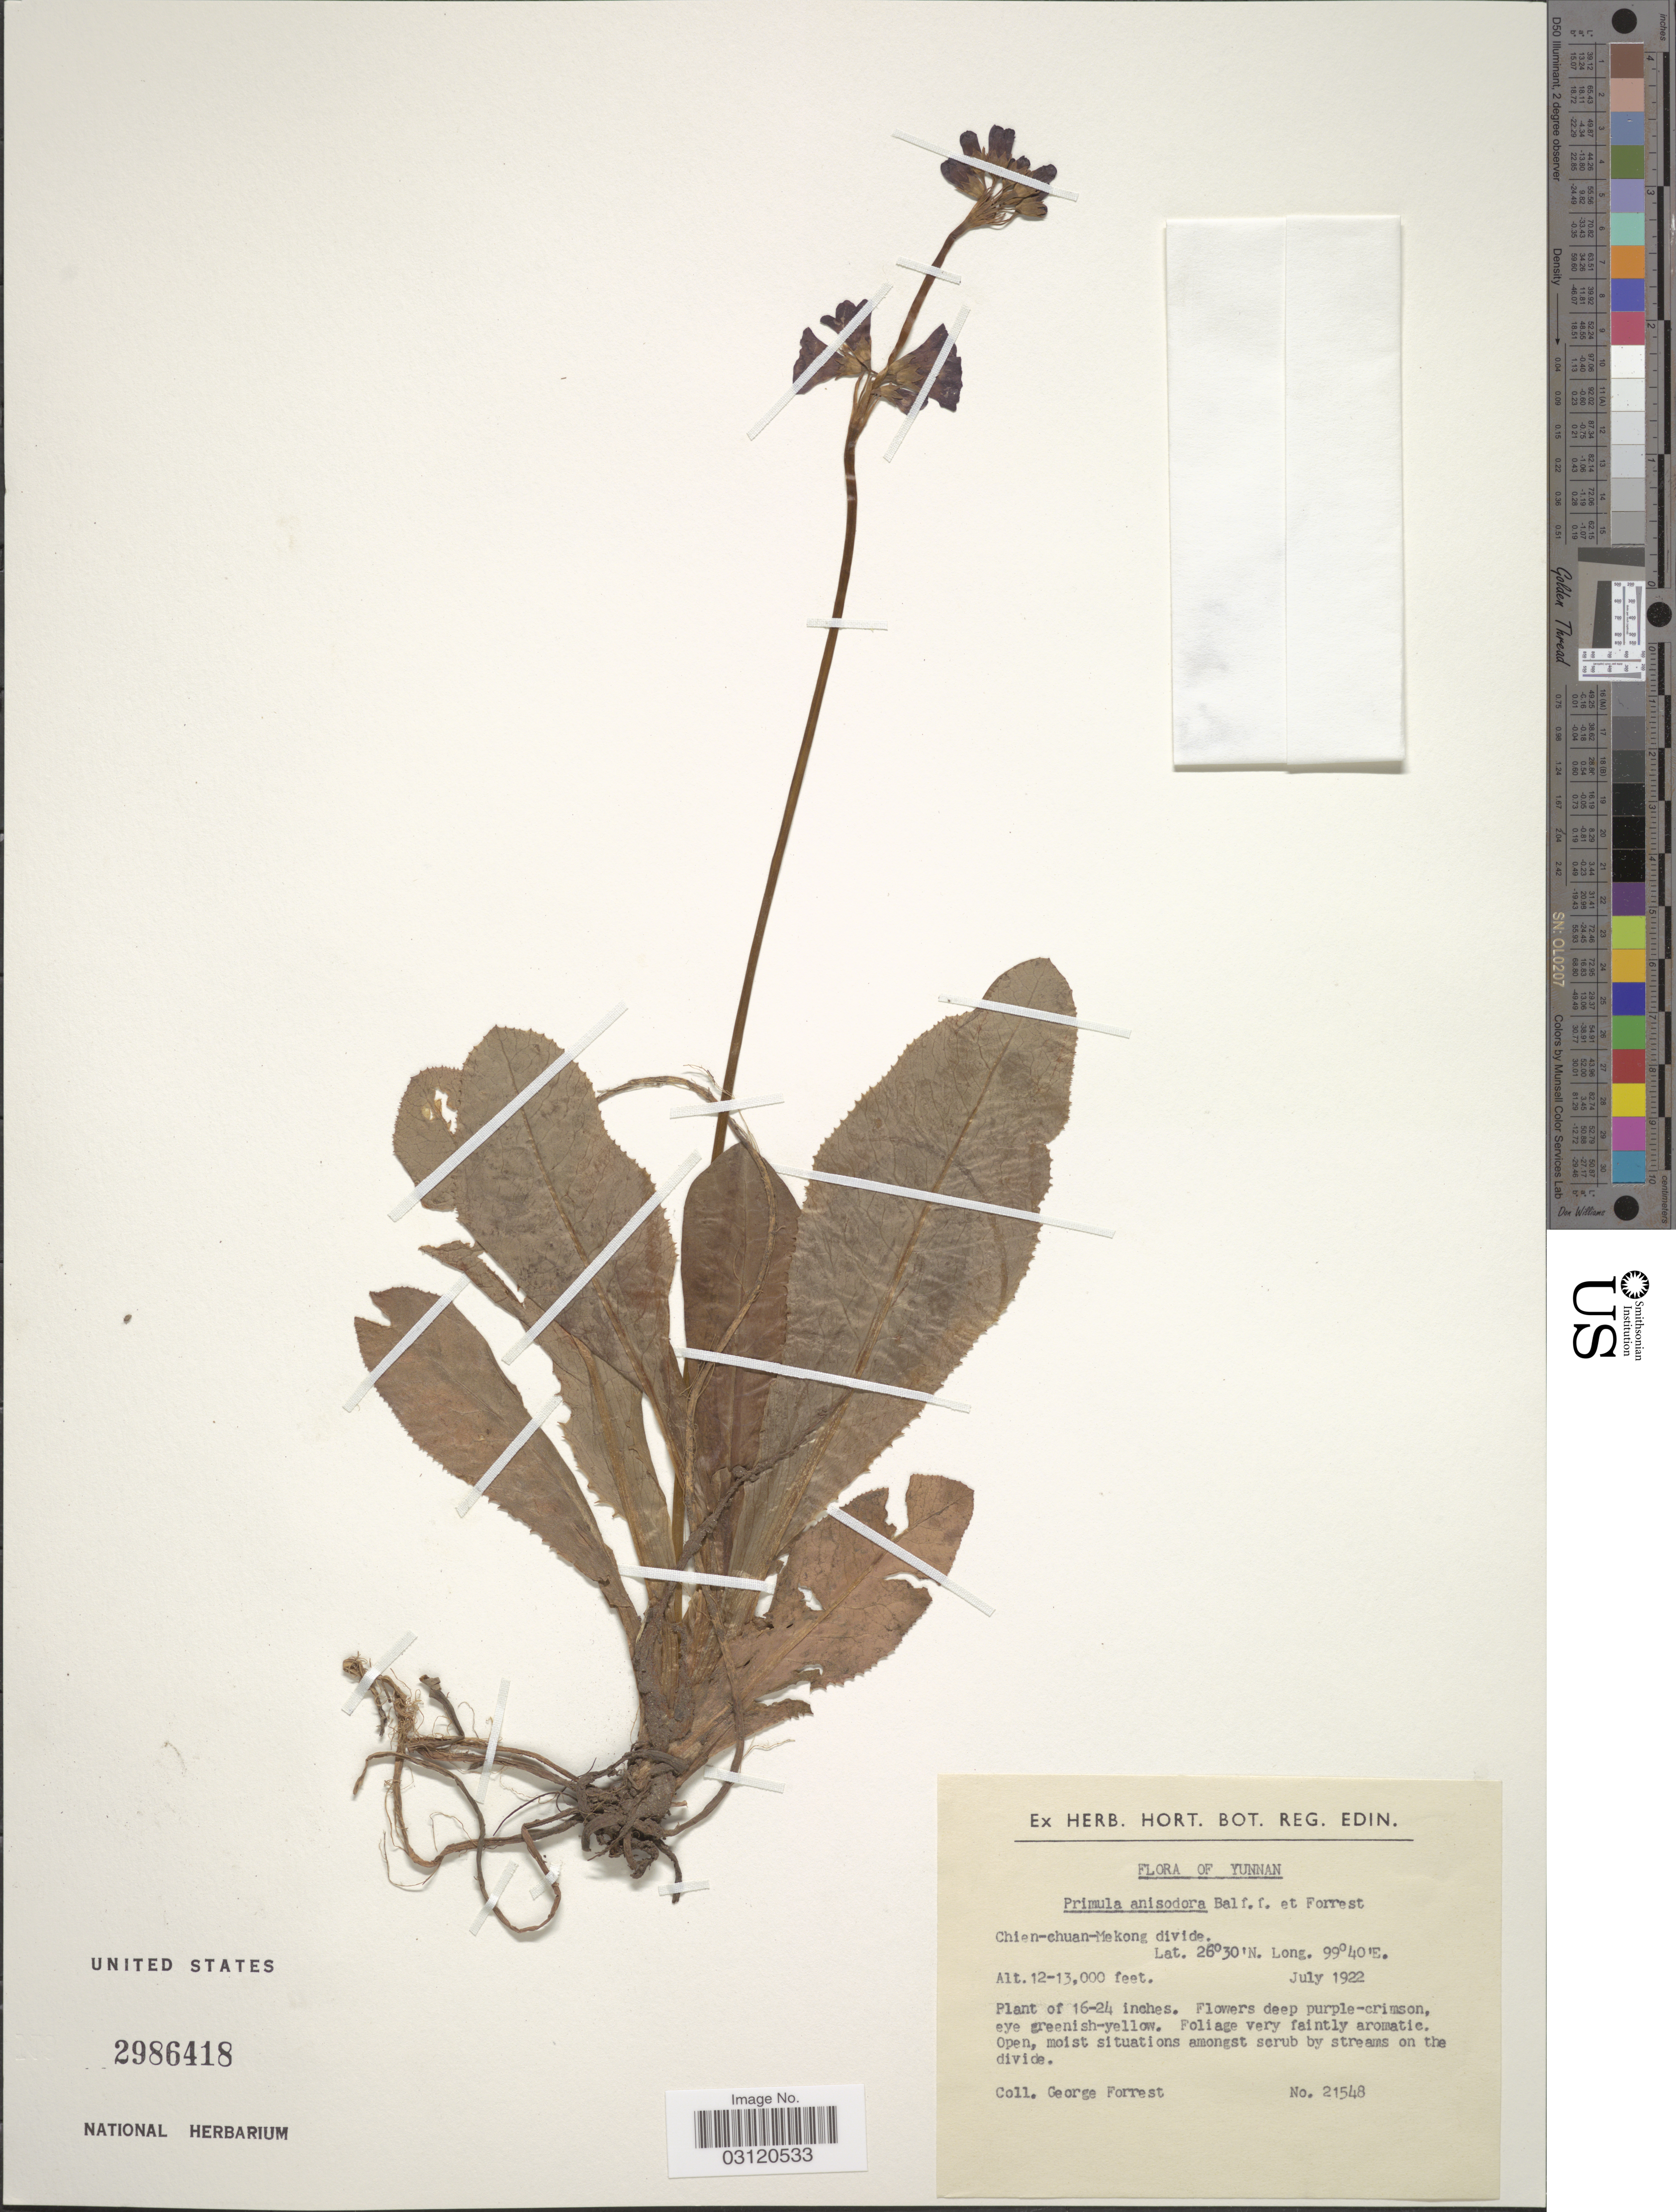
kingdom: Plantae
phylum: Tracheophyta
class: Magnoliopsida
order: Ericales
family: Primulaceae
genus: Primula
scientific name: Primula anisodora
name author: Balf. f. & Forrest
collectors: G. Forrest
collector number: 21548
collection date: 1922-07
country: China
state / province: Yunnan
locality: Chien-chuan-Mekong divide.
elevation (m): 3658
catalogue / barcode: US 2986418